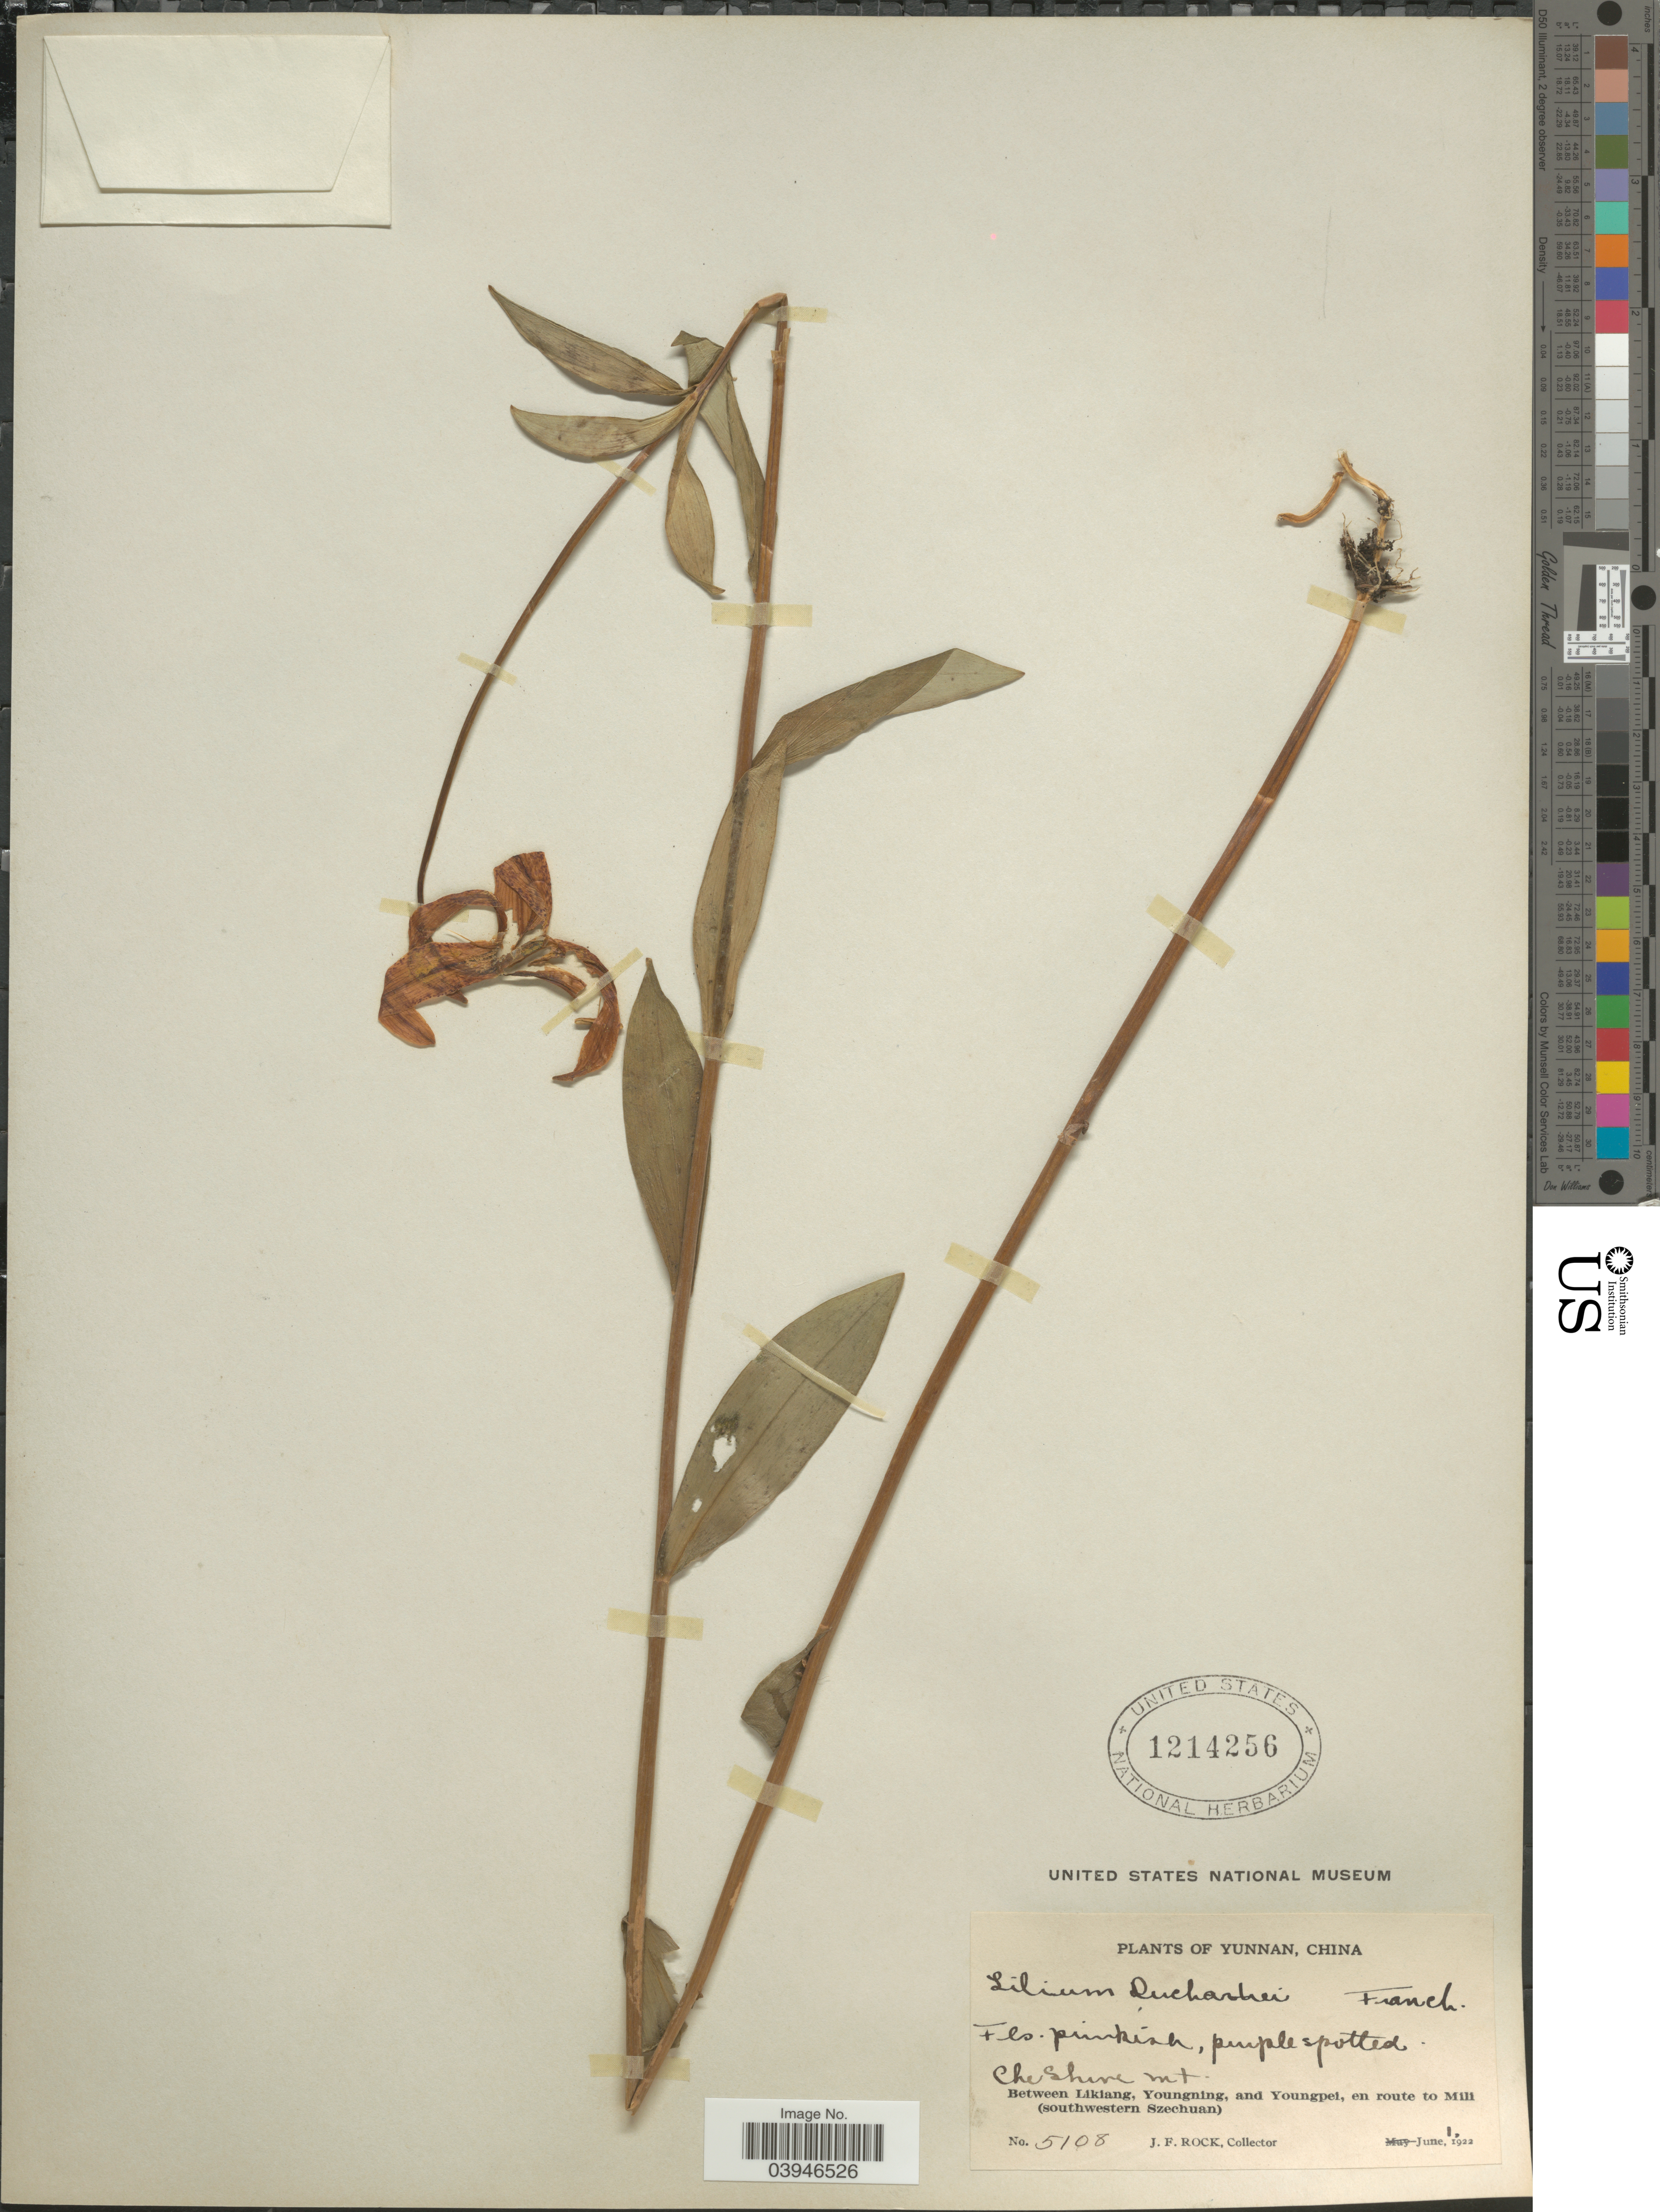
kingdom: Plantae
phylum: Tracheophyta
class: Liliopsida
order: Liliales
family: Liliaceae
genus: Lilium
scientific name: Lilium duchartrei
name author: Franch.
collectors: J. Rock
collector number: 5108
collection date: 1922-06-01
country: China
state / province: Yunnan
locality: Che Shire mt. Between Likiang, Youngning, and Youngpei, en route to Mili (southwestern Szechuan).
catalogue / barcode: US 1214256